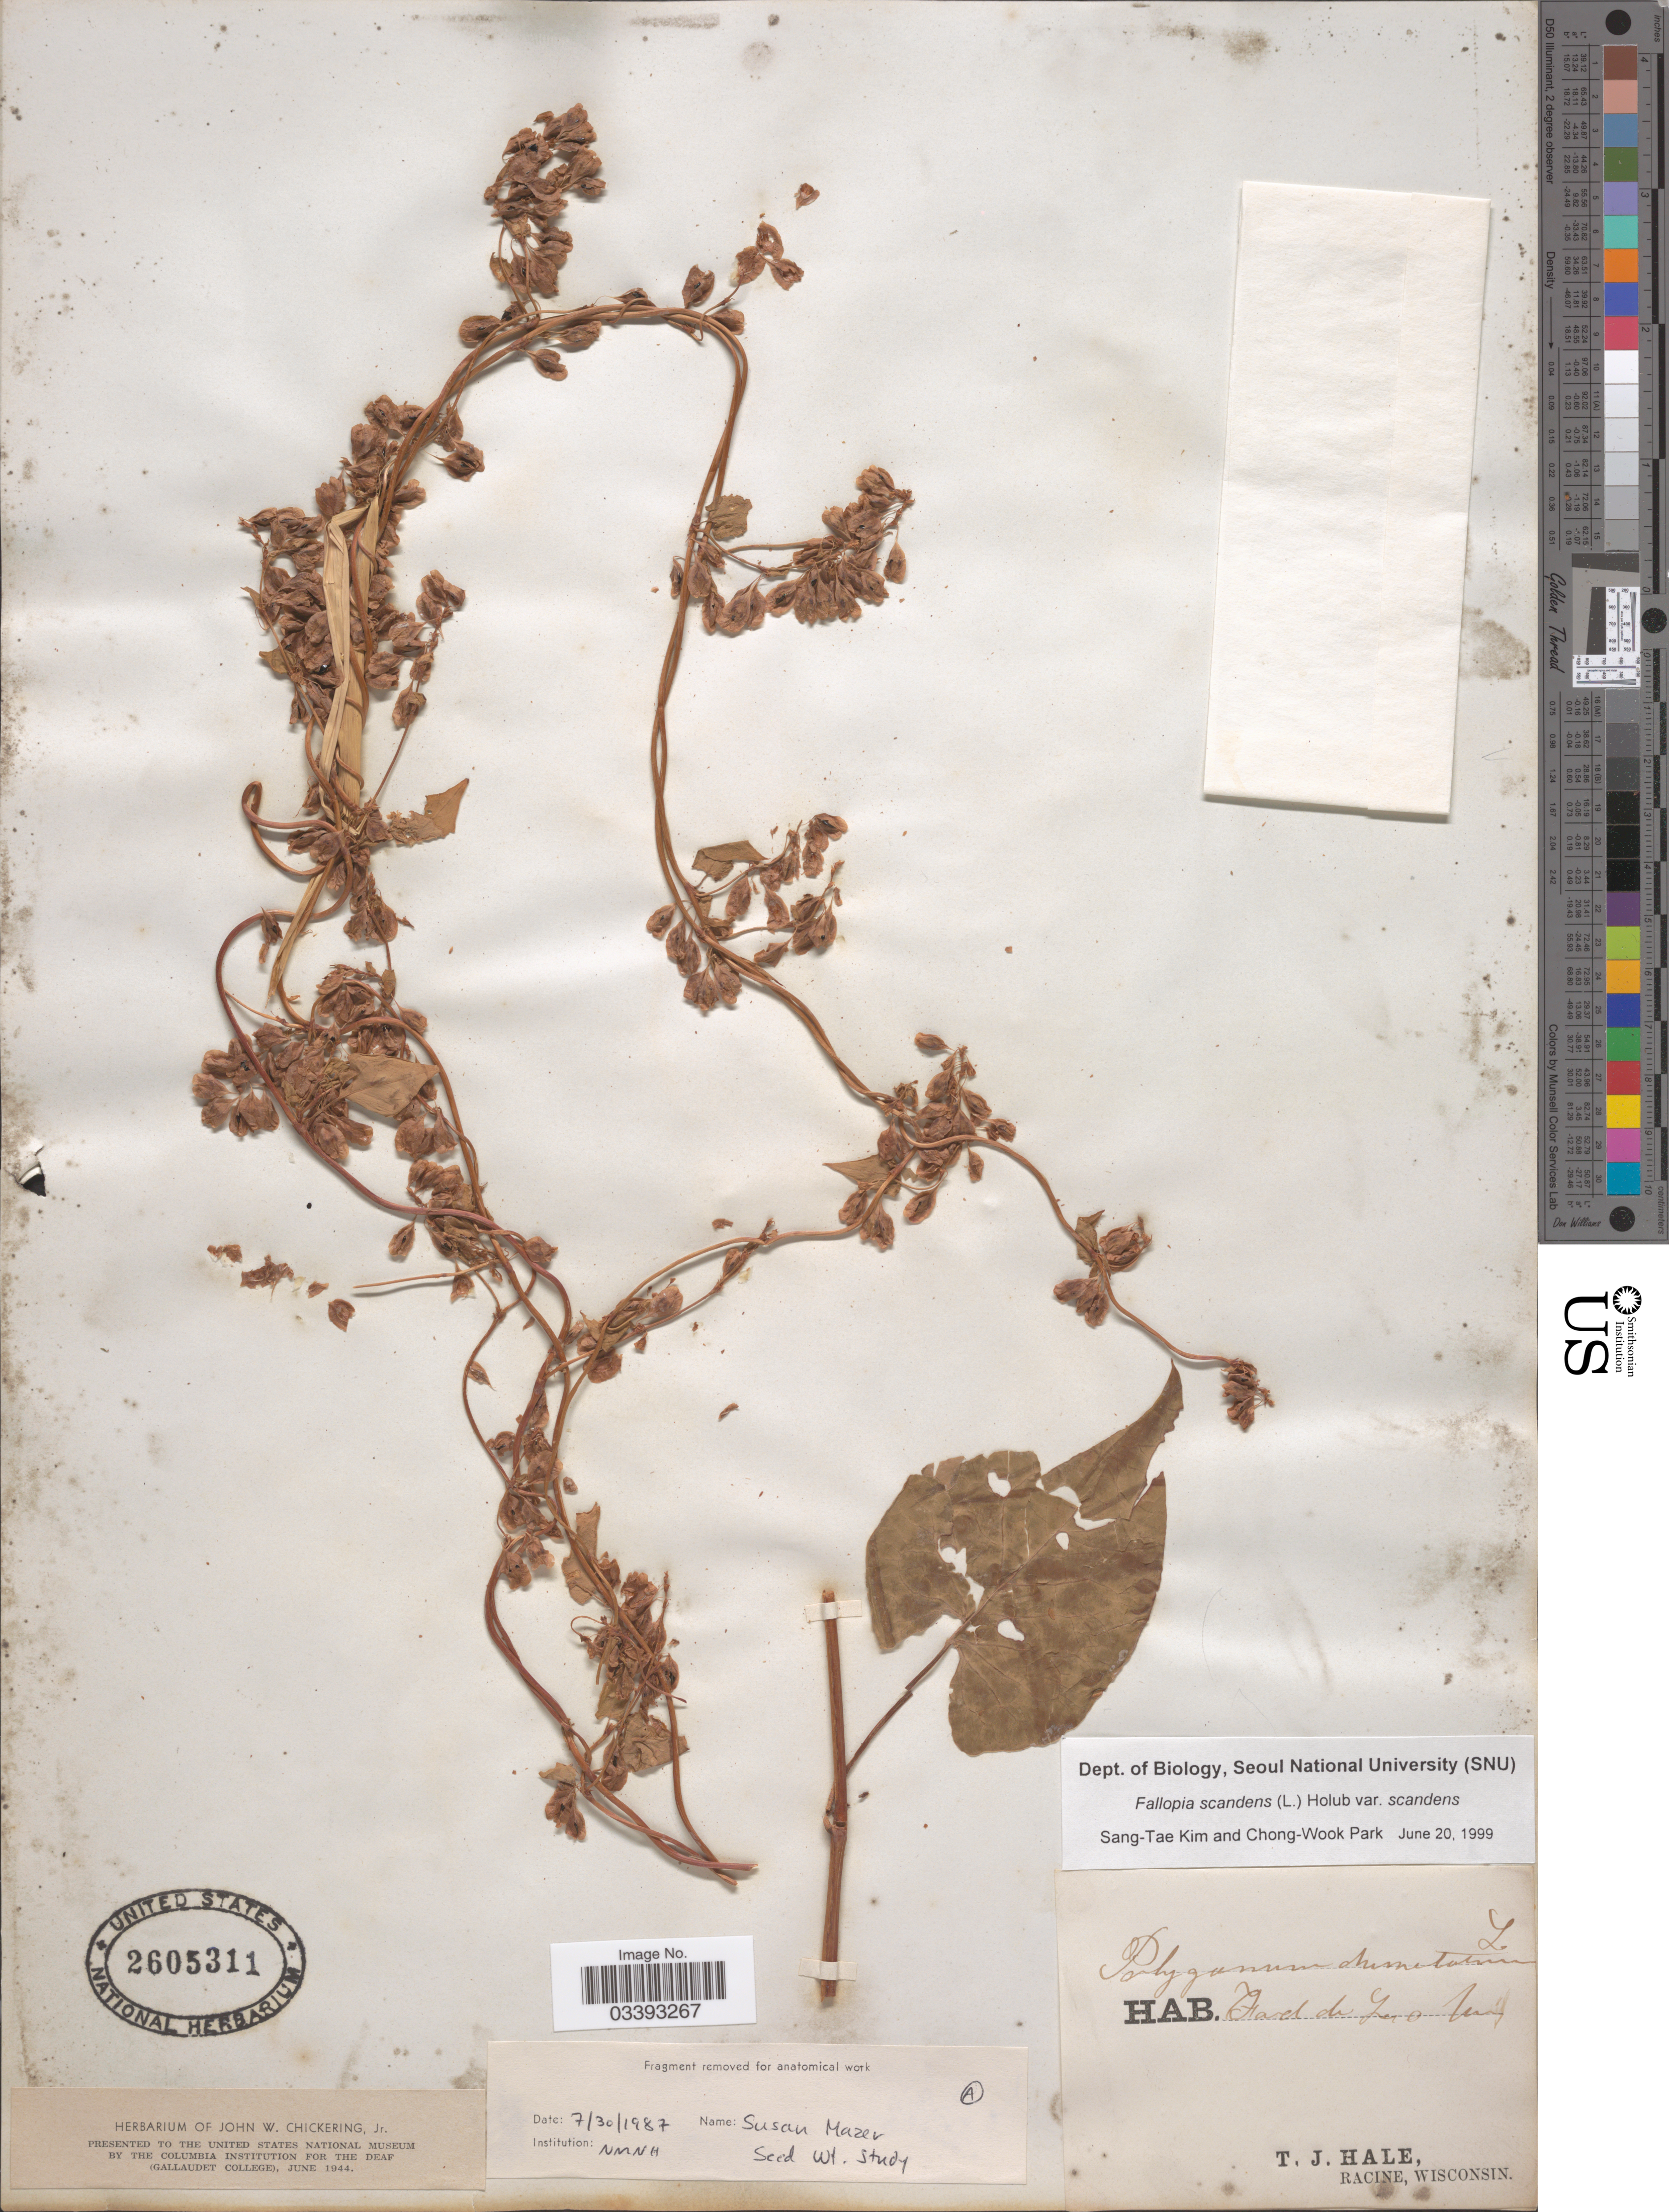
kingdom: Plantae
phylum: Tracheophyta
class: Magnoliopsida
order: Caryophyllales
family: Polygonaceae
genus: Fallopia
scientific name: Fallopia scandens var. scandens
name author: (L.) Holub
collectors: T. Hale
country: United States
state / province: Wisconsin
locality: Fond du Lac, Wis.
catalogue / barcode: US 2605311